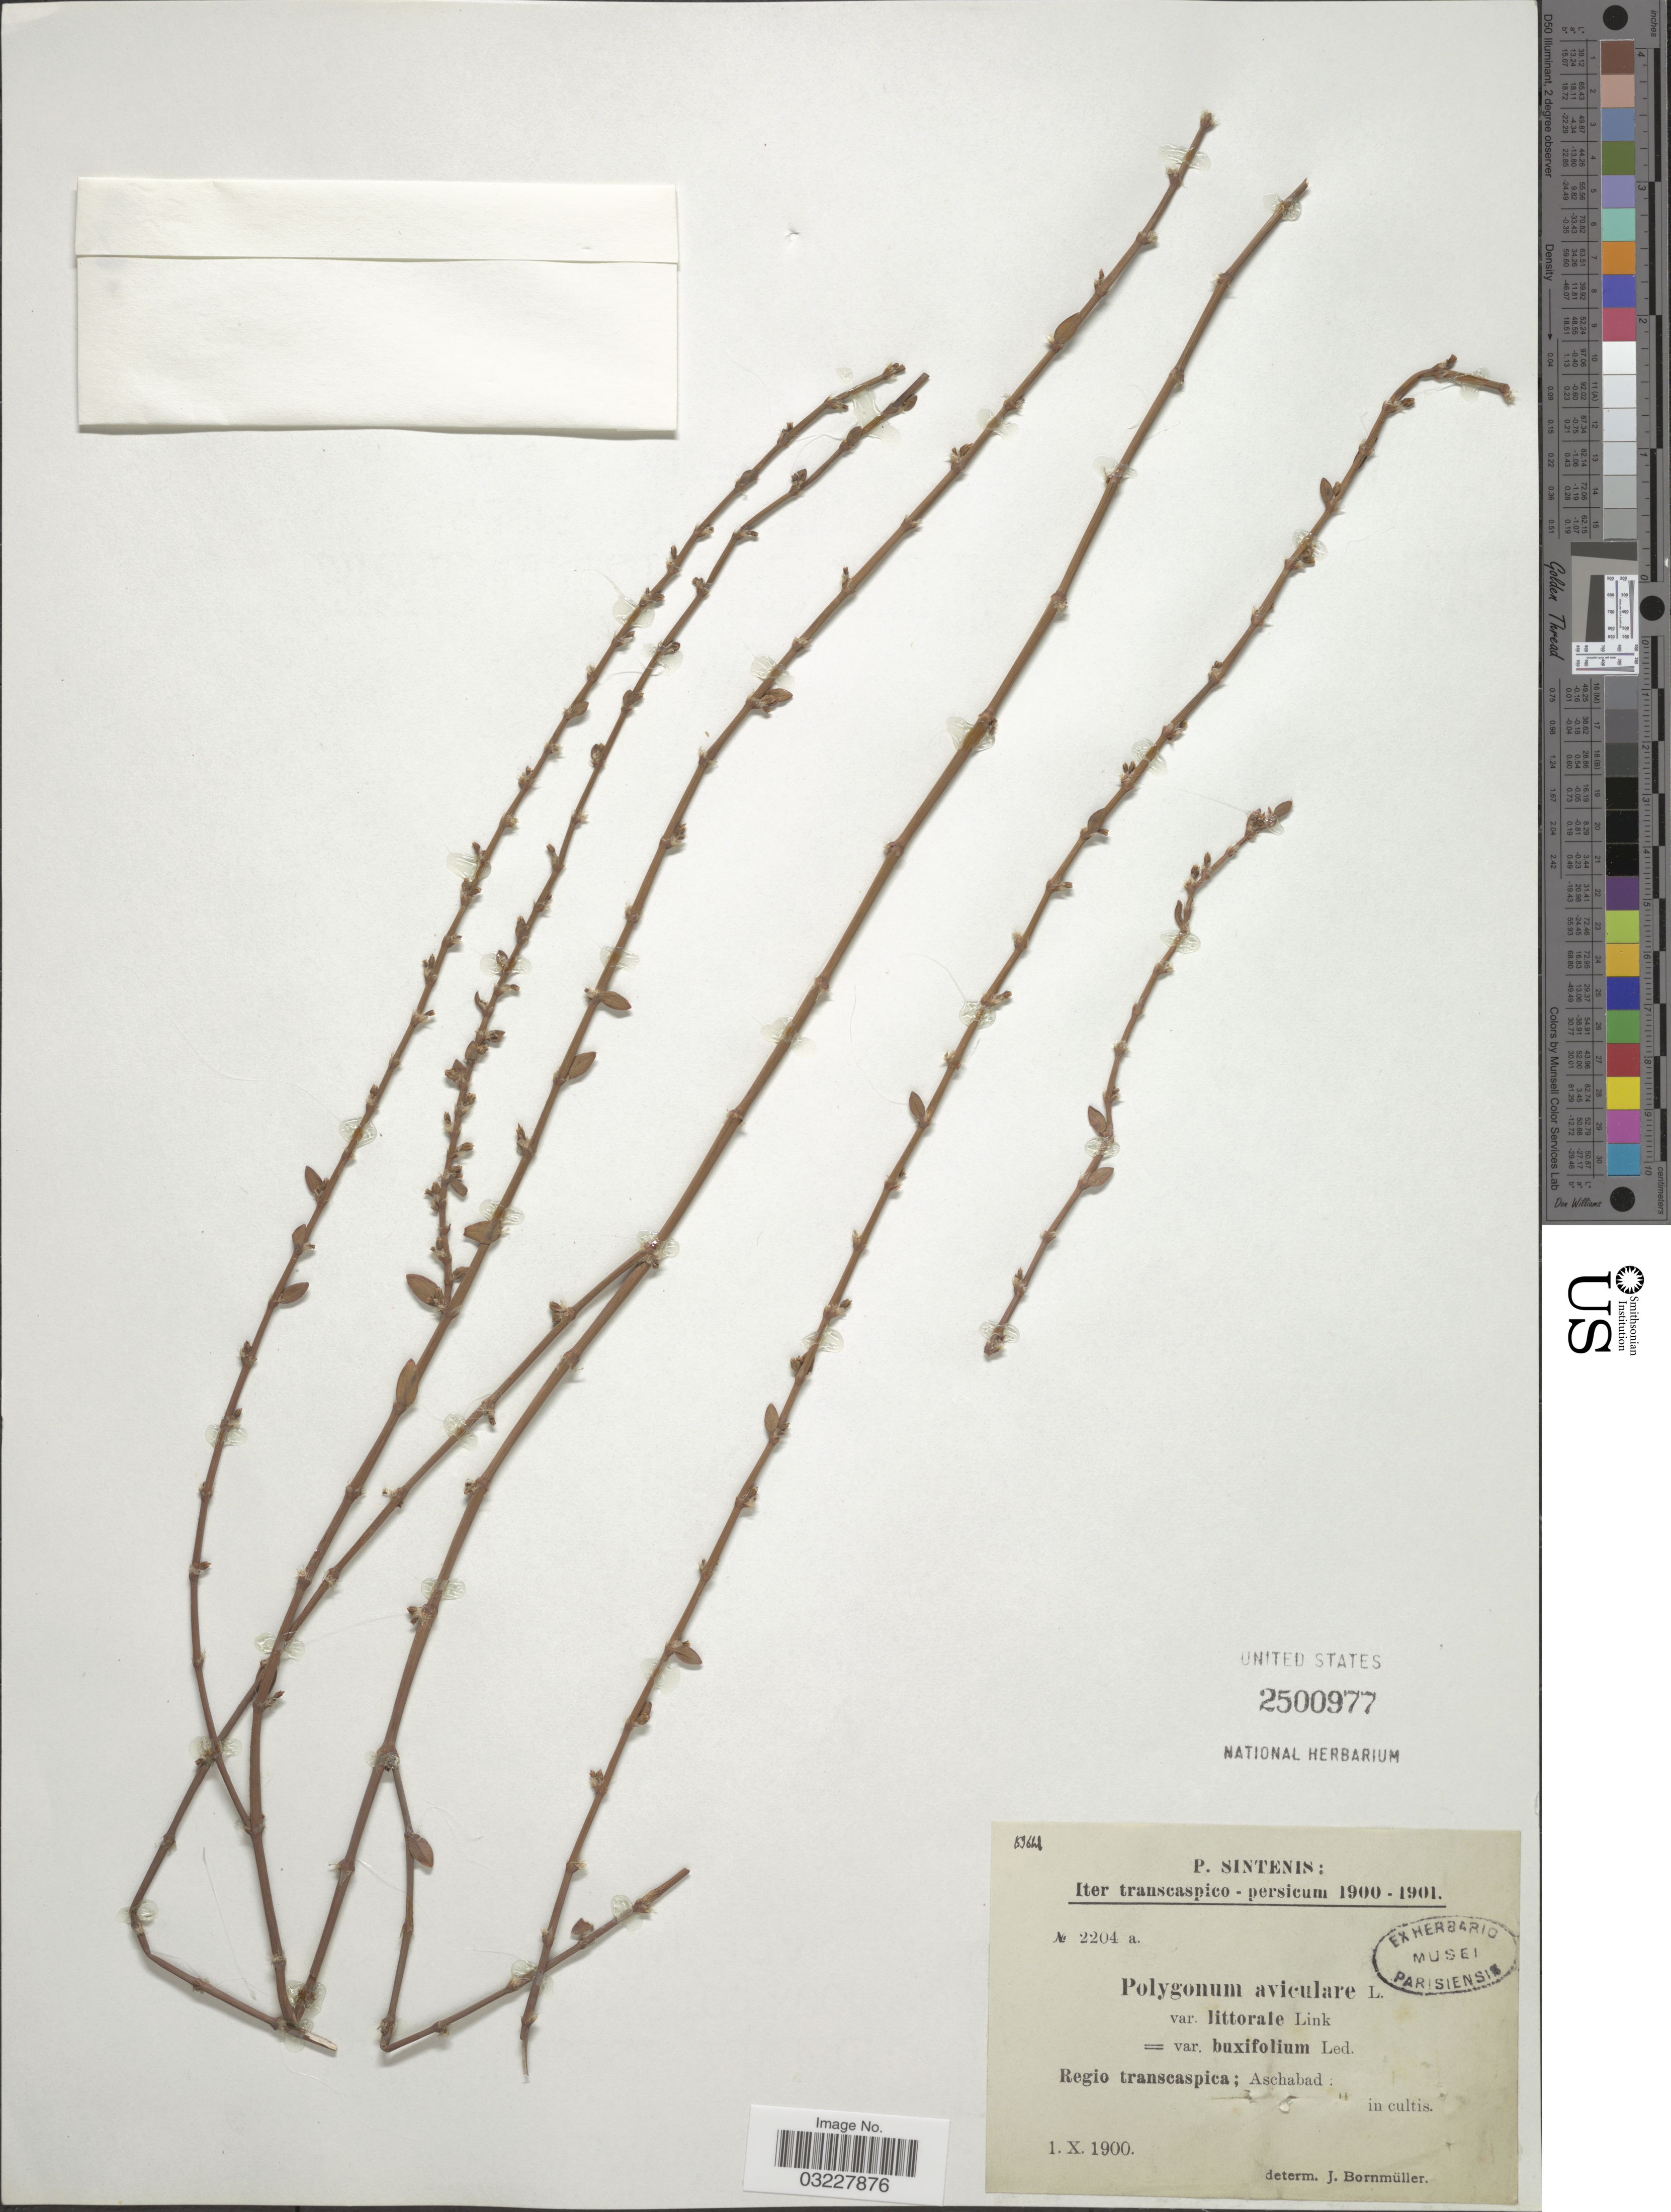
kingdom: Plantae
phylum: Tracheophyta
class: Magnoliopsida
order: Caryophyllales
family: Polygonaceae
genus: Polygonum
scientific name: Polygonum aviculare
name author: L.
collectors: P. Sintenis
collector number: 2204a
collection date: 1900-10-01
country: Iran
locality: Iter transcaspico - persicum. Regio transcaspica; Aschabad.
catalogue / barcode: US 2500977